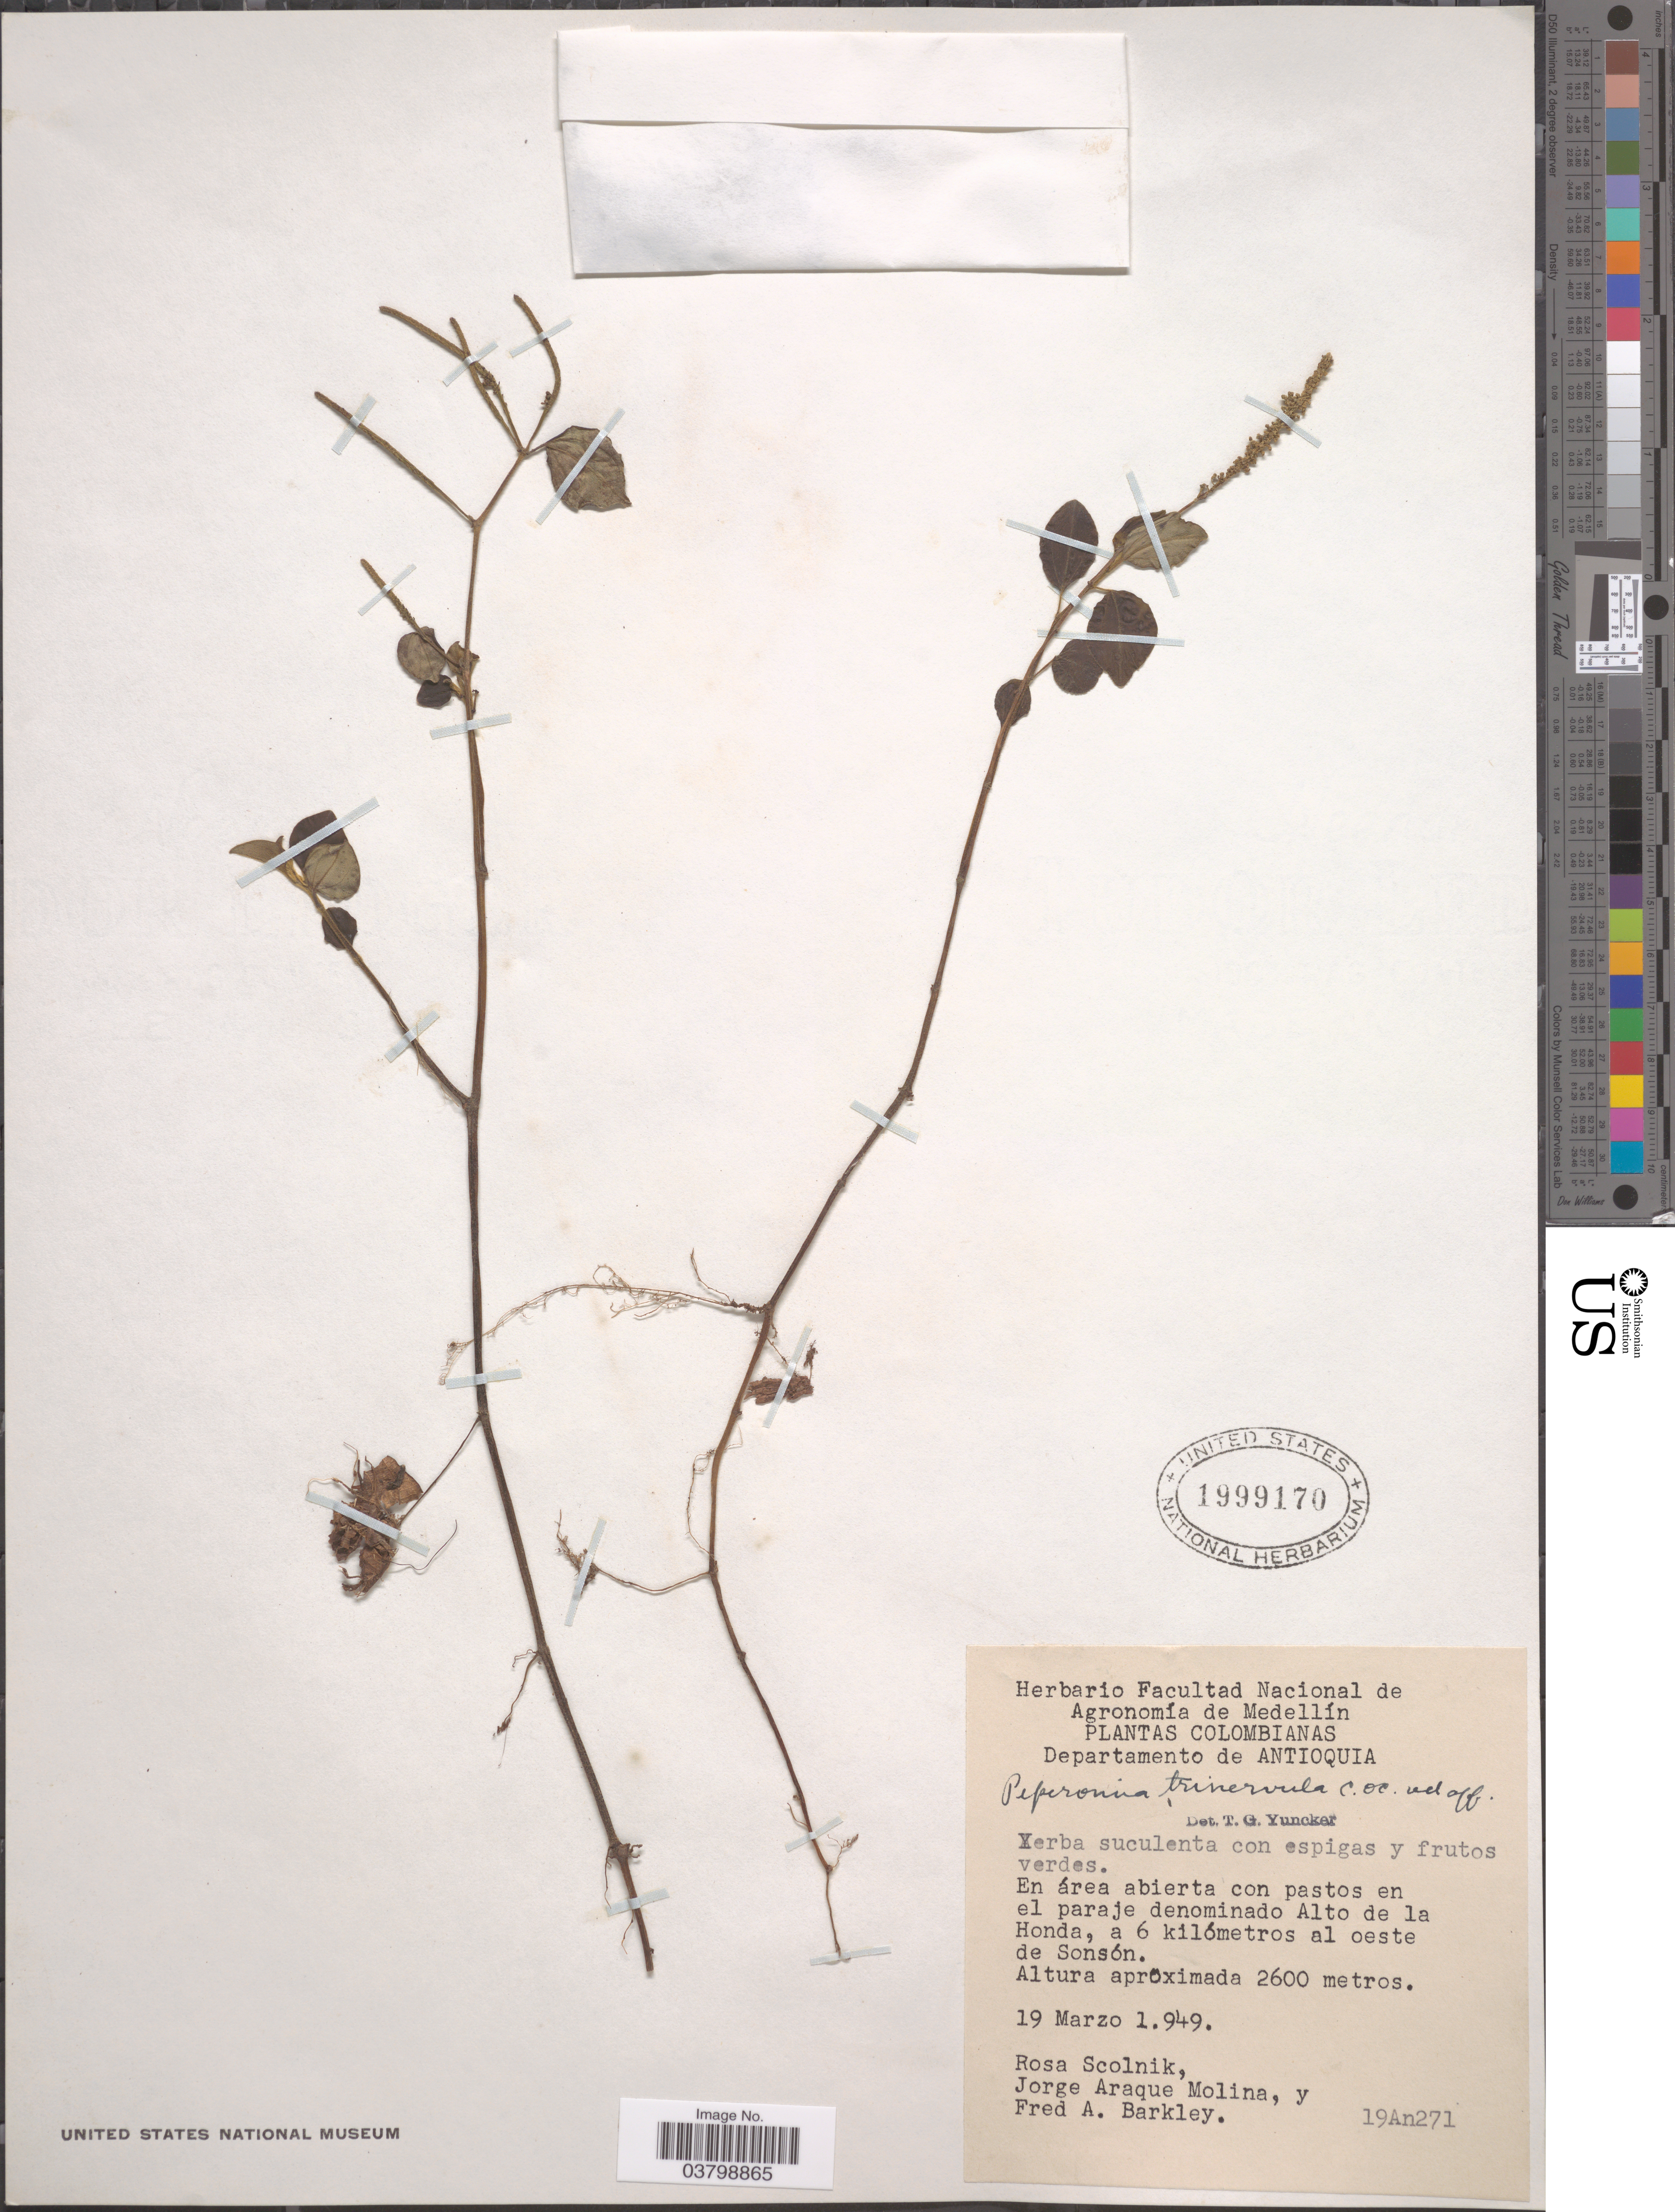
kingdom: Plantae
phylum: Tracheophyta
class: Magnoliopsida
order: Piperales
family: Piperaceae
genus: Peperomia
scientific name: Peperomia trinervula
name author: C. DC.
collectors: R. Scolnik, J. Araque Molina & F. A. Barkley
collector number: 19An271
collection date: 1949-03-19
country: Colombia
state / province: Antioquia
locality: Departamento de Antioquia. Alto de la Honda, a 6 kilómetros al oeste de Sonsón.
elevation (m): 2600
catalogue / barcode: US 1999170